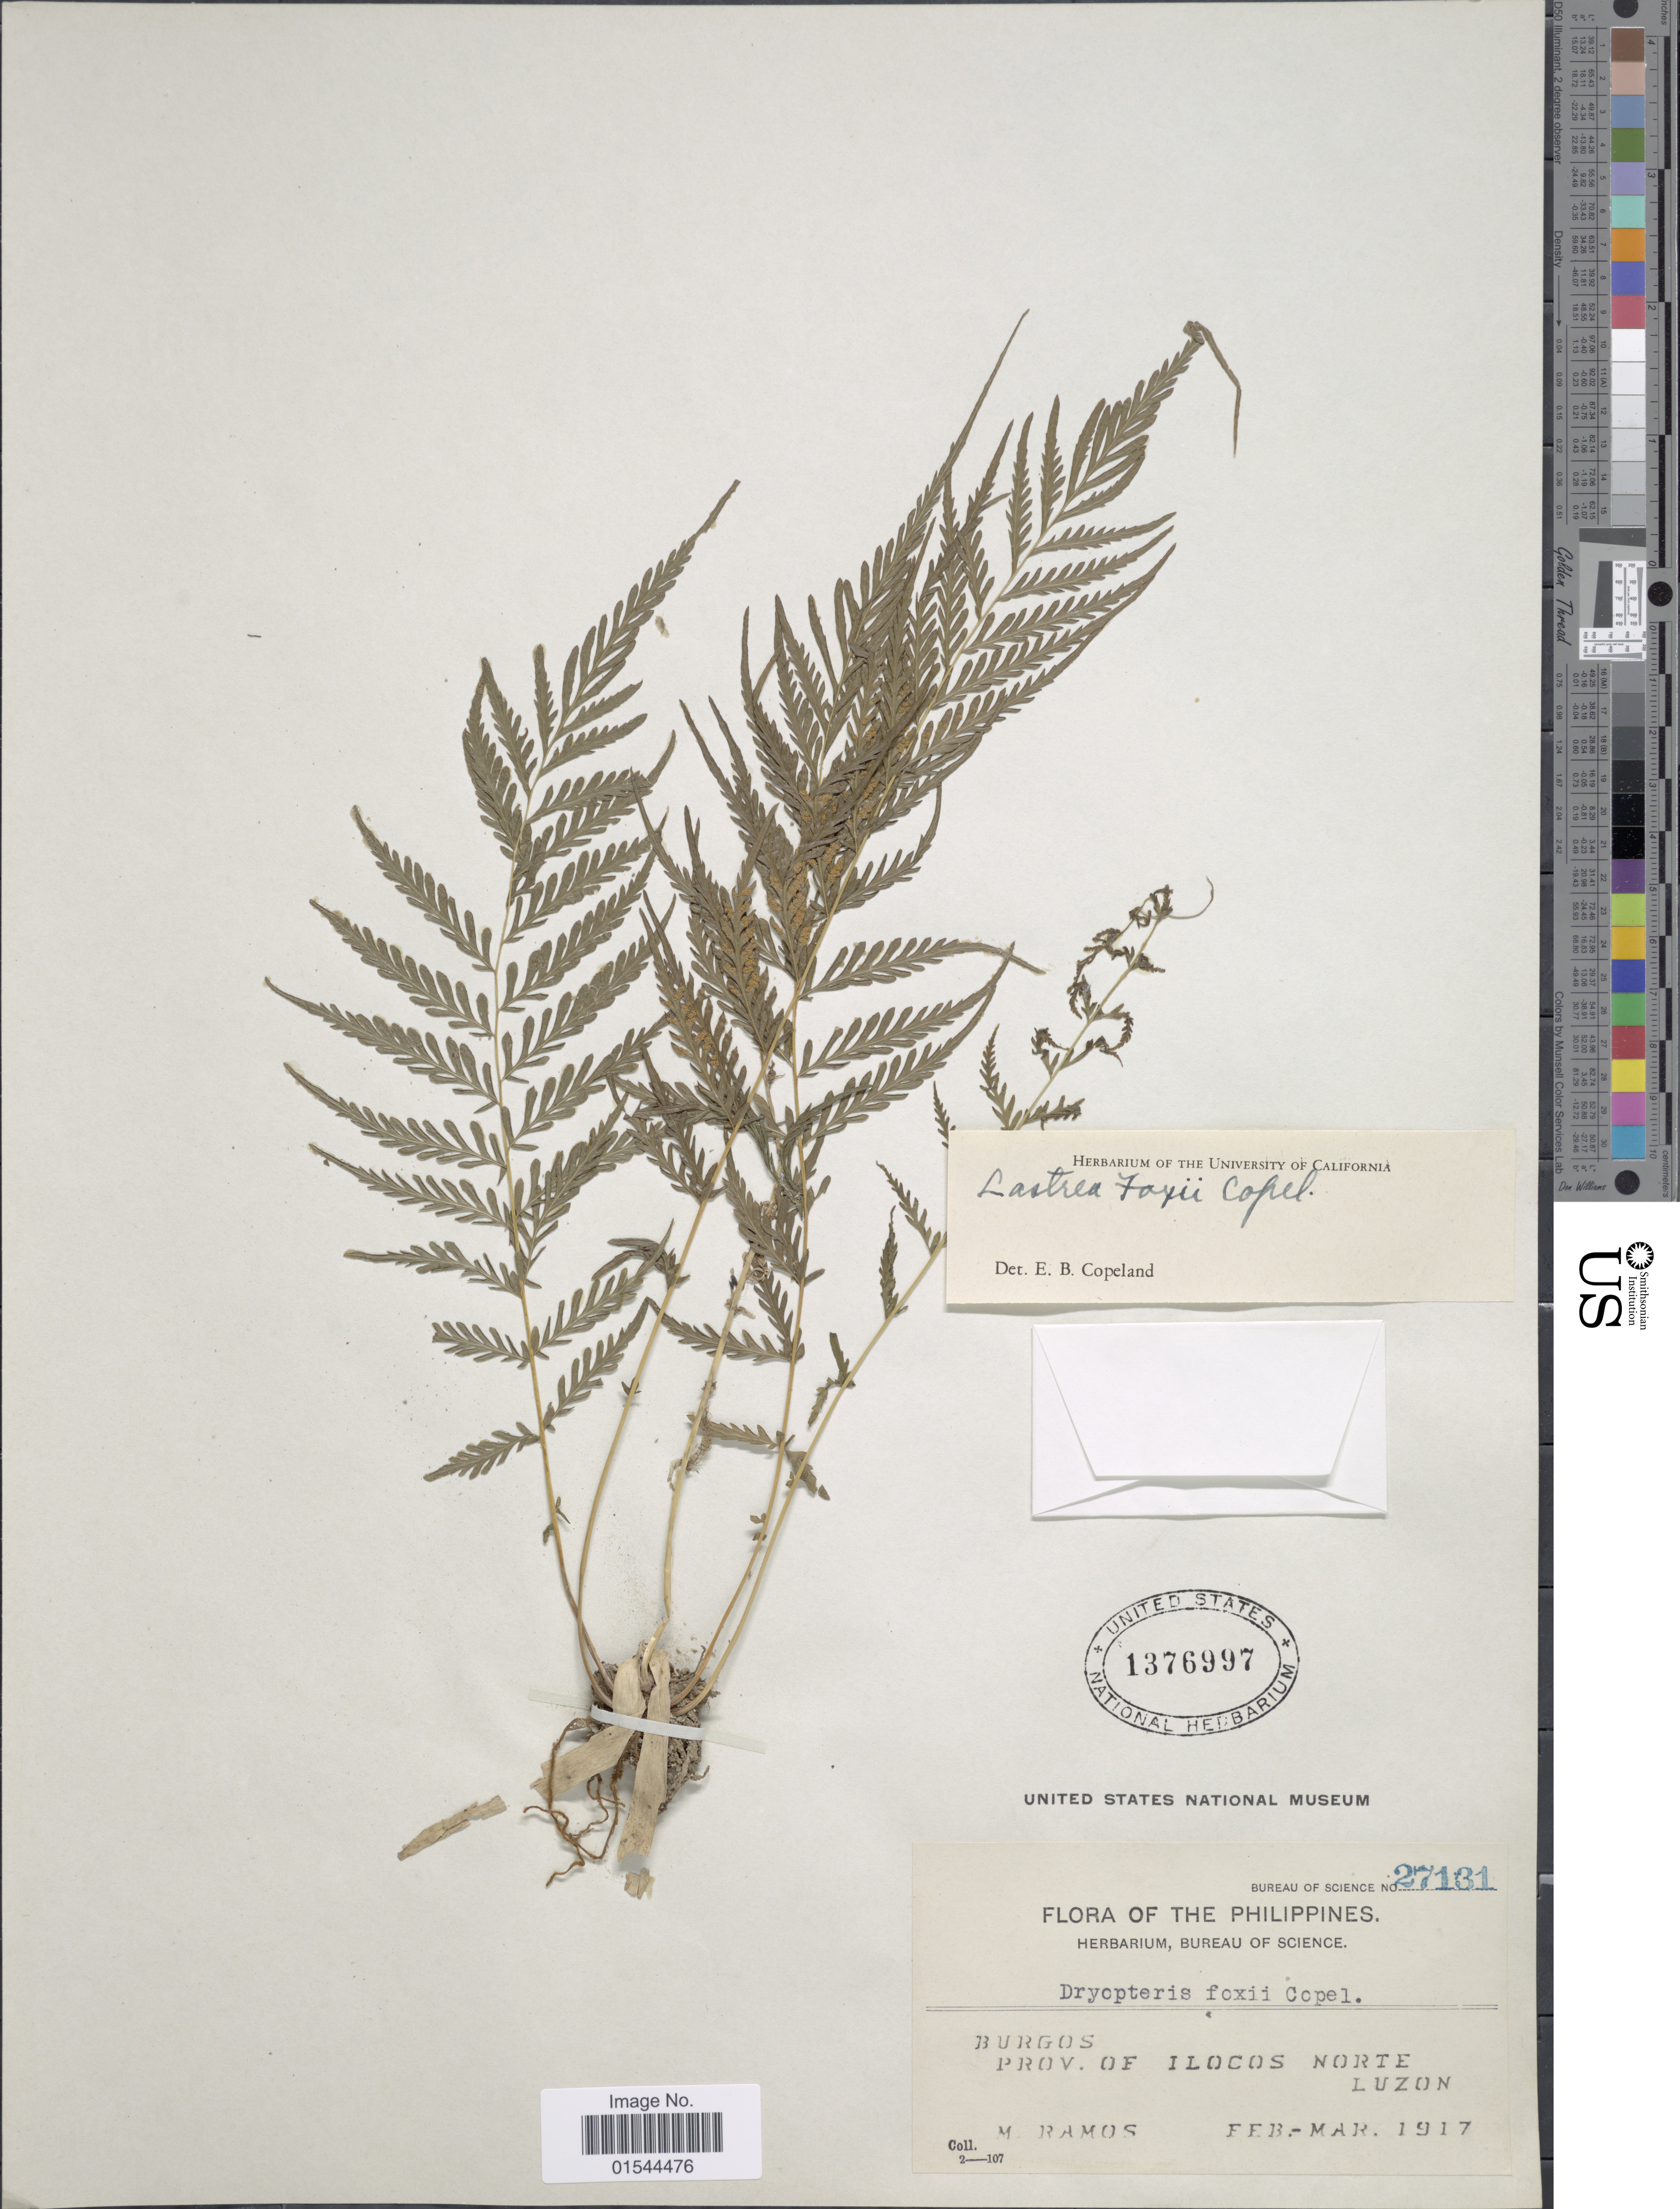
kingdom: Plantae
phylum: Tracheophyta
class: Polypodiopsida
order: Polypodiales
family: Thelypteridaceae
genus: Pneumatopteris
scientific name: Pneumatopteris ligulata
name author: (C. Presl) Holttum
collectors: M. Ramos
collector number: Bureau of Science 27131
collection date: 1917-02/1917-03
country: Philippines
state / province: Ilocos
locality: Burgos, Prov of Ilocos Norte Luzon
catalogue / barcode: US 1376997